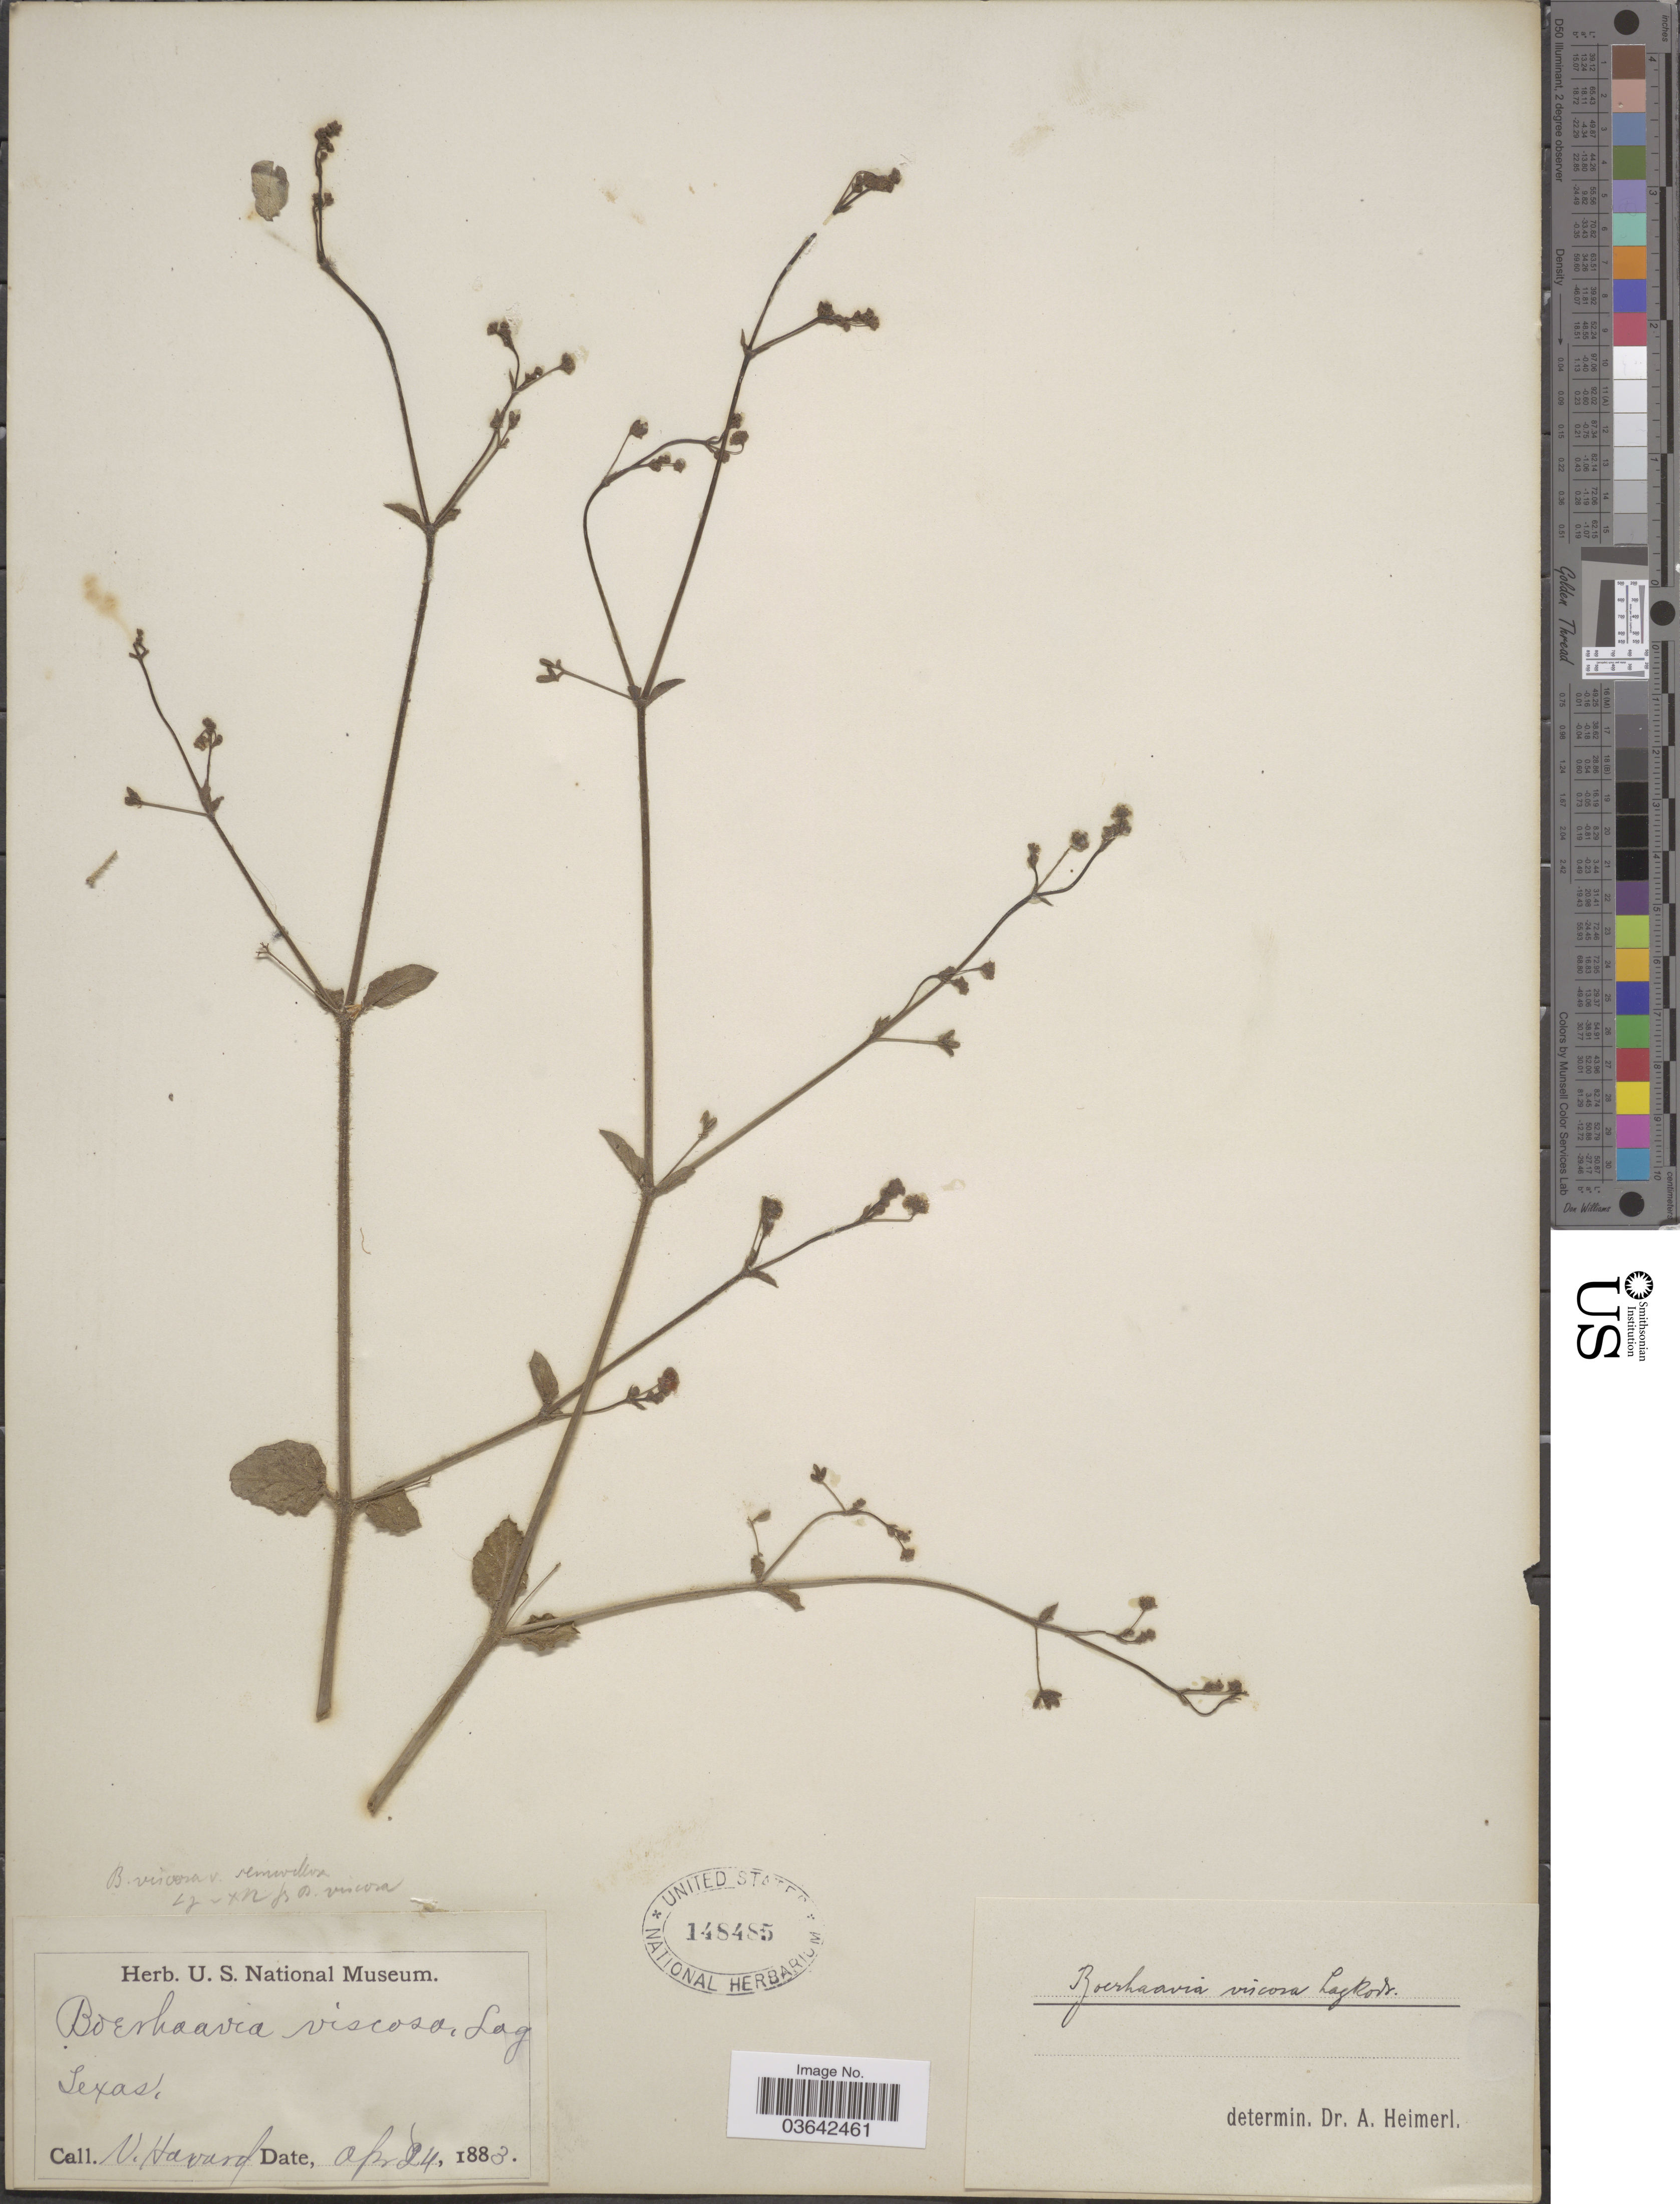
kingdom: Plantae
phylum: Tracheophyta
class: Magnoliopsida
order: Caryophyllales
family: Nyctaginaceae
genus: Boerhavia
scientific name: Boerhavia coccinea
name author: Mill.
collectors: V. Havard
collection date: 1883-04-24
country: United States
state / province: Texas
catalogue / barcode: US 148485